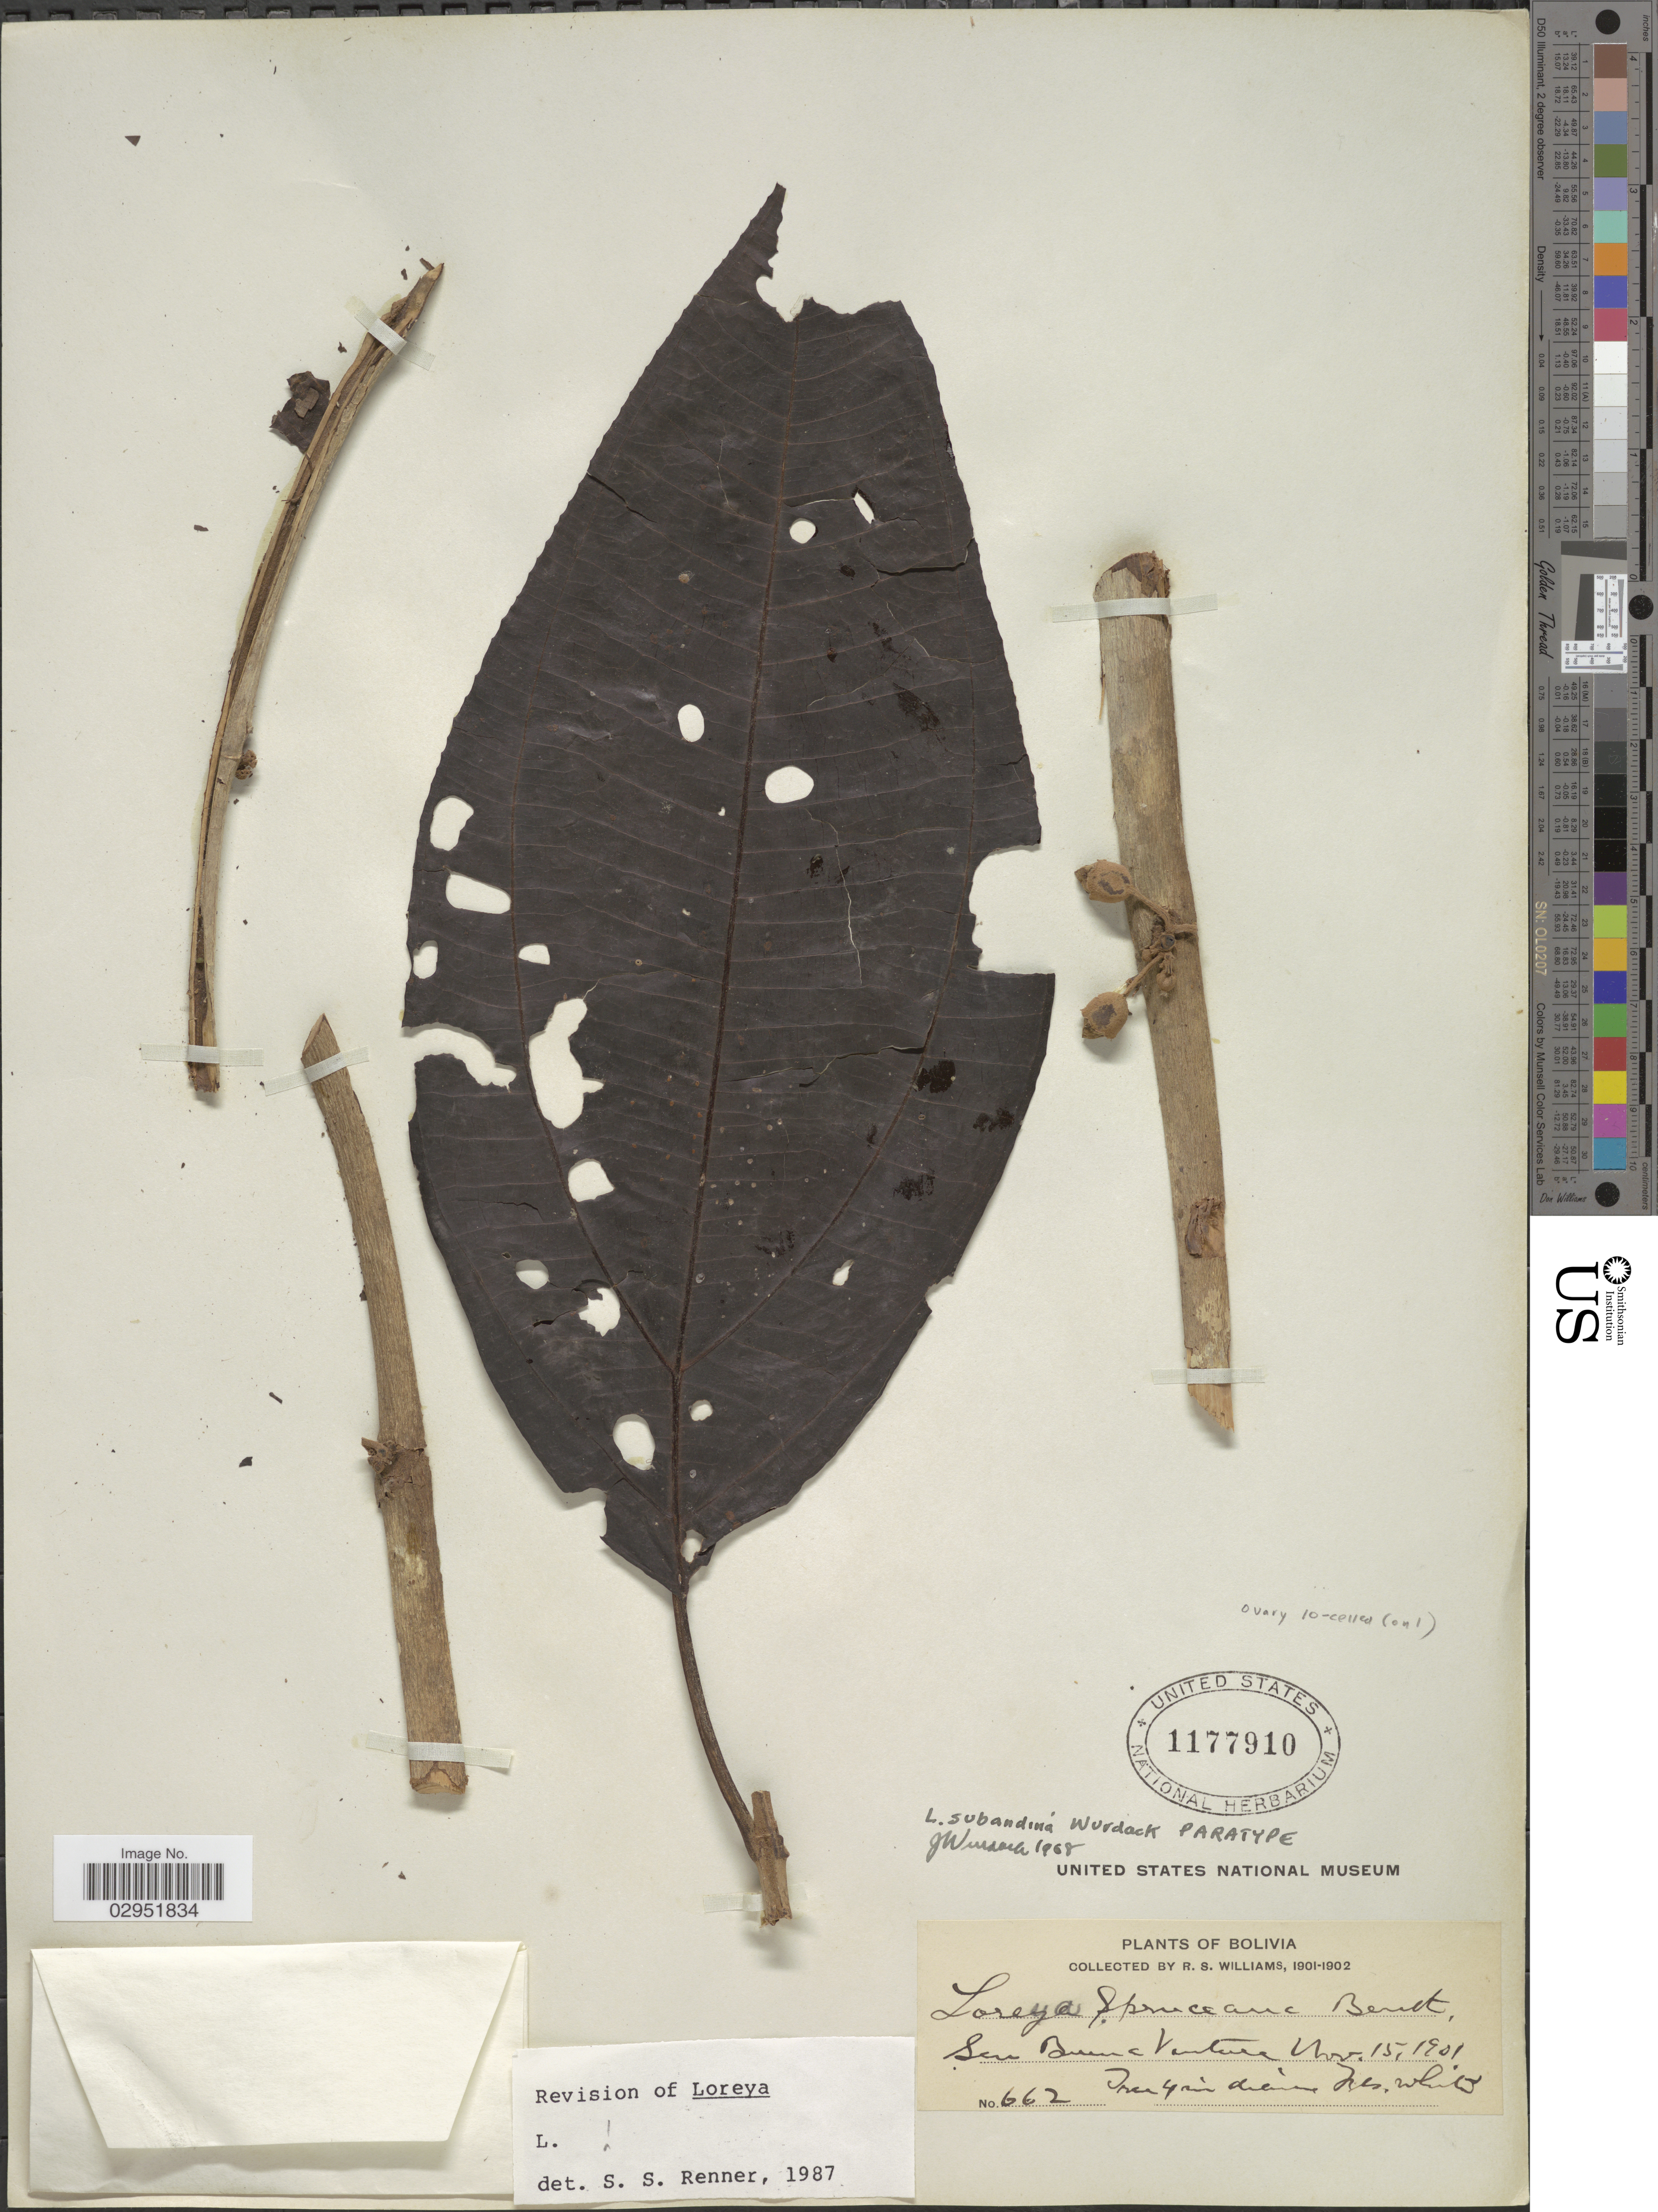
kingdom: Plantae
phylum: Tracheophyta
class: Magnoliopsida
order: Myrtales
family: Melastomataceae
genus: Bellucia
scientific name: Bellucia subandina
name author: (Wurdack) Penneys et al.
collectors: R. S. Williams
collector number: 662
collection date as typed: Nov. 15, 1901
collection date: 1901-11-15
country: Bolivia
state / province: La Paz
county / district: Iturralde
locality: San Buena Ventura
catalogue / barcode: US 1177910